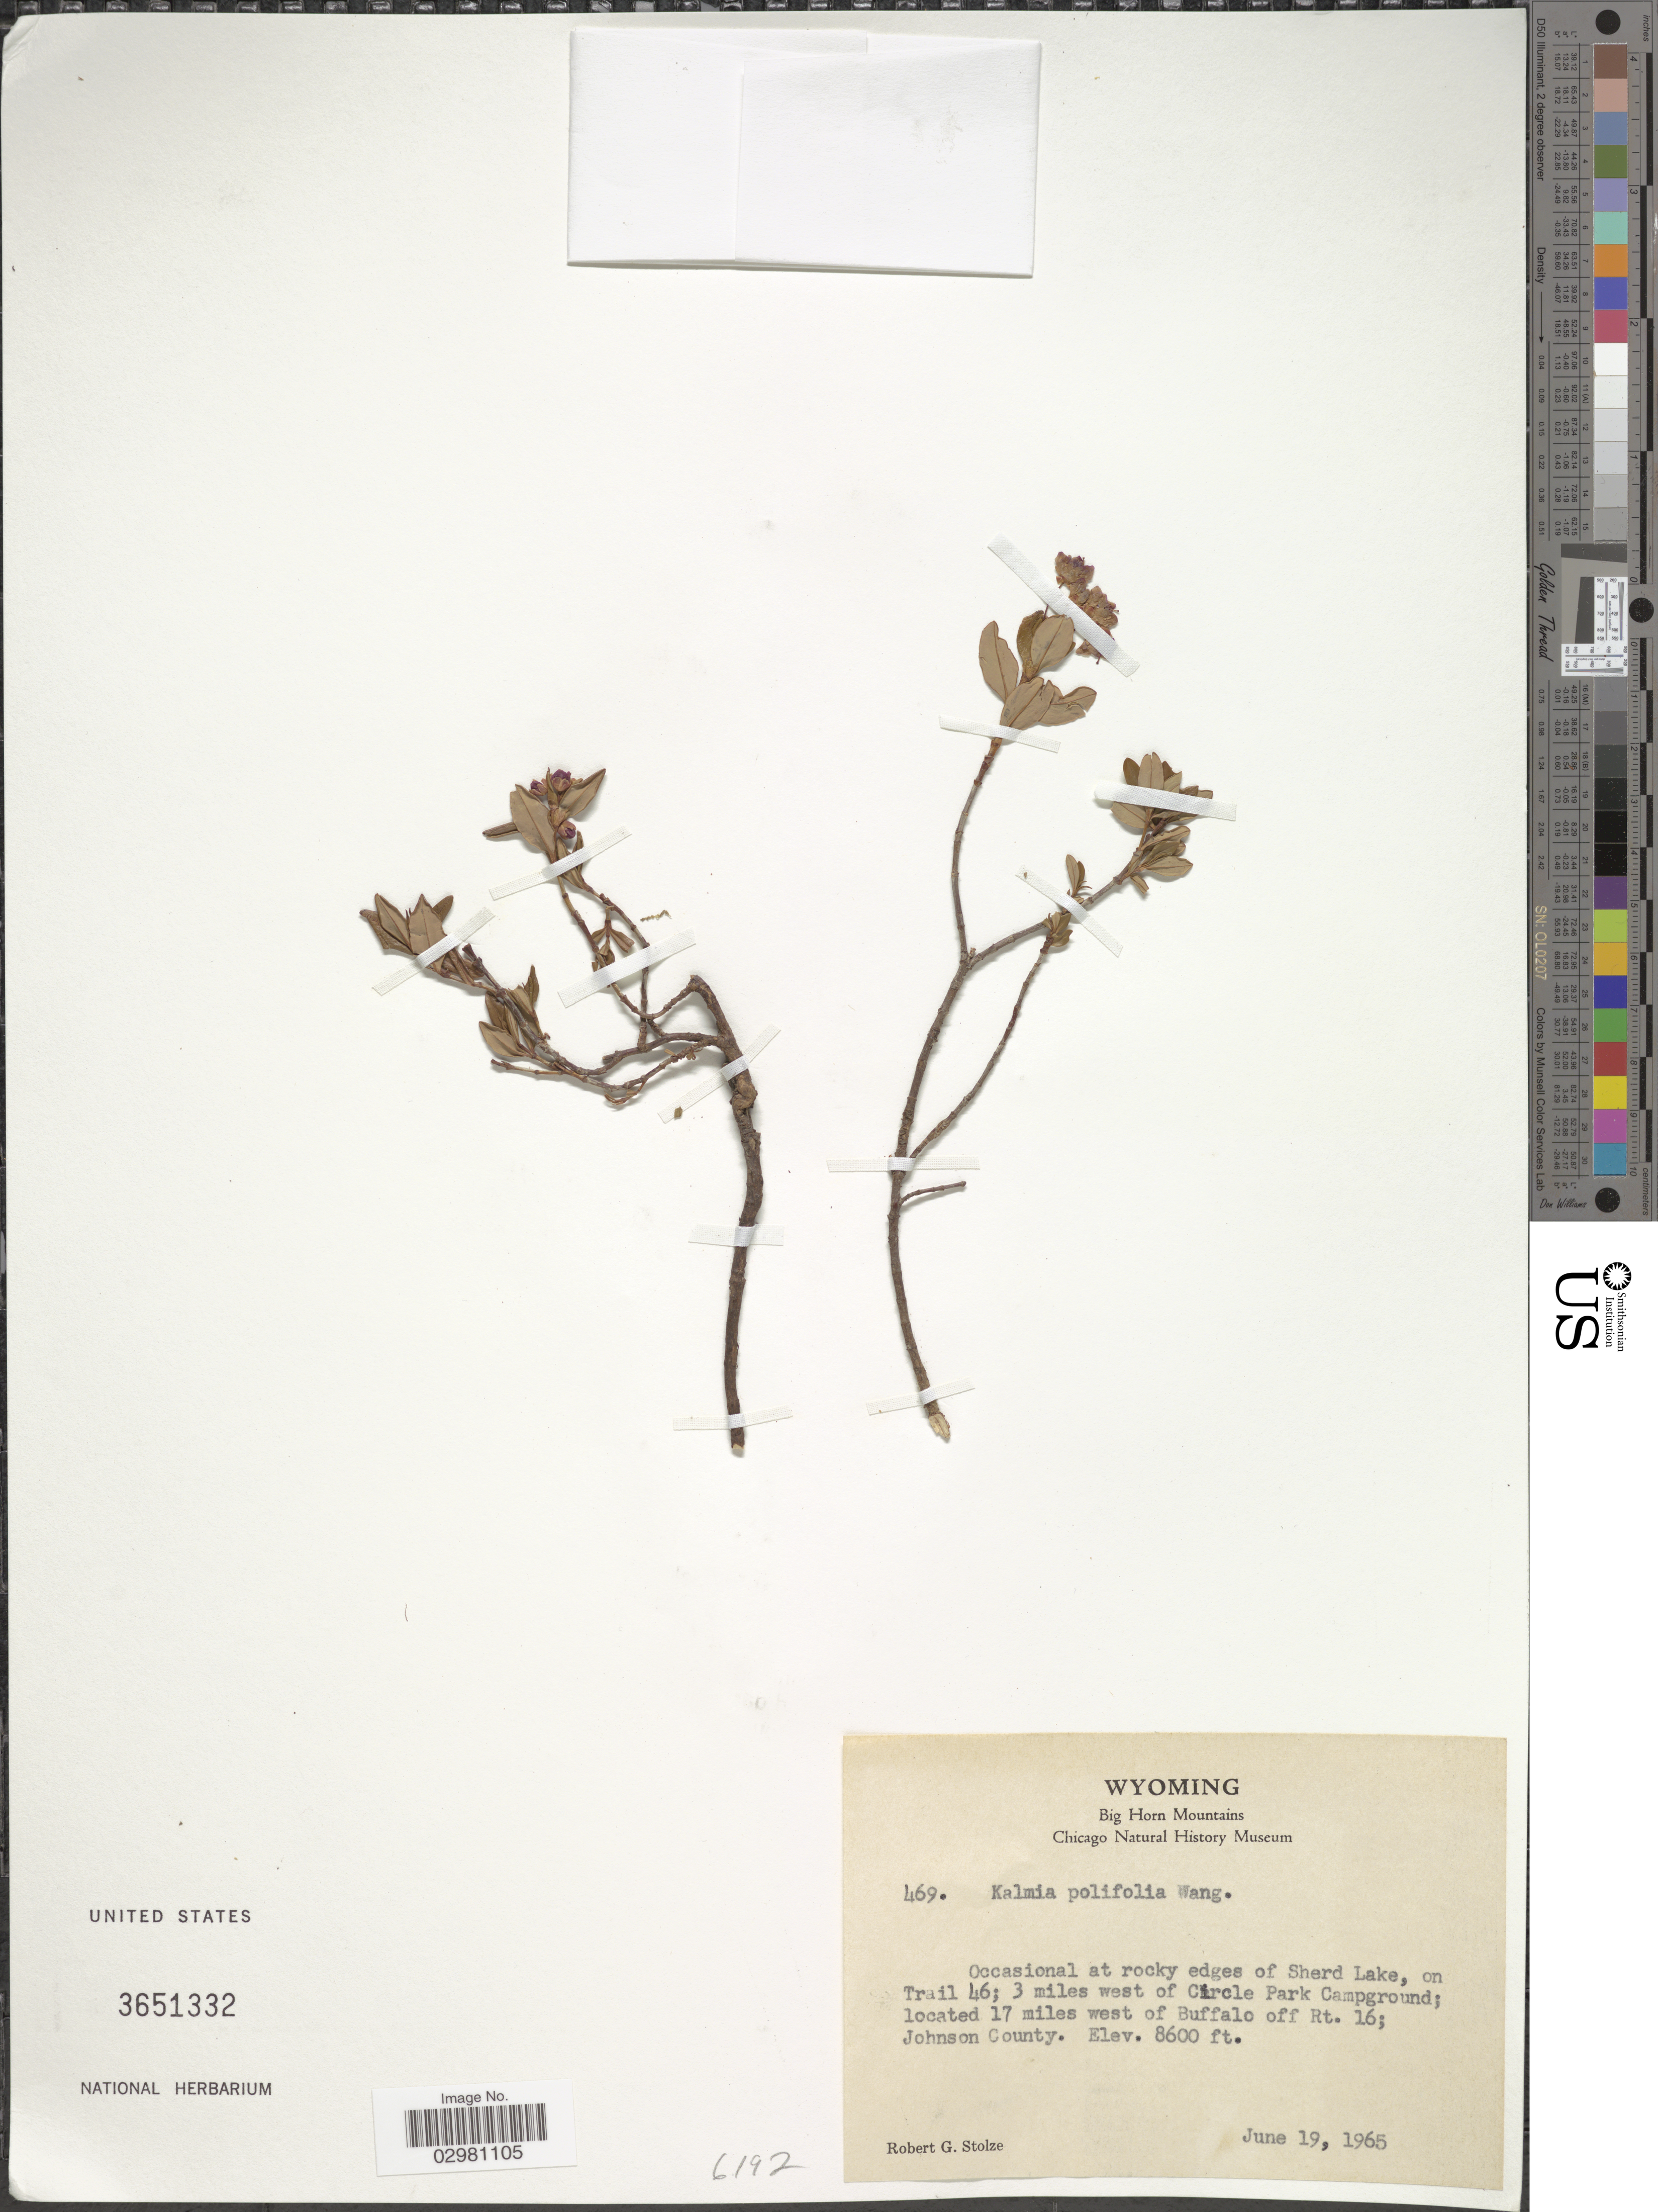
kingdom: Plantae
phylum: Tracheophyta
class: Magnoliopsida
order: Ericales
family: Ericaceae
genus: Kalmia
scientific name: Kalmia polifolia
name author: Wangenh.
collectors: R. G. Stolze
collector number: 469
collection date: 1965-06-19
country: United States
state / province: Wyoming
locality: Big Horn Mountains. Occasional at rocky edges of Sherd Lake, on Trail 46; 3 miles west of Circle Park Campground; located 17 miles west of Buffalo off Rt. 16; Johnson County.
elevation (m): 2621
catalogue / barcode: US 3651332